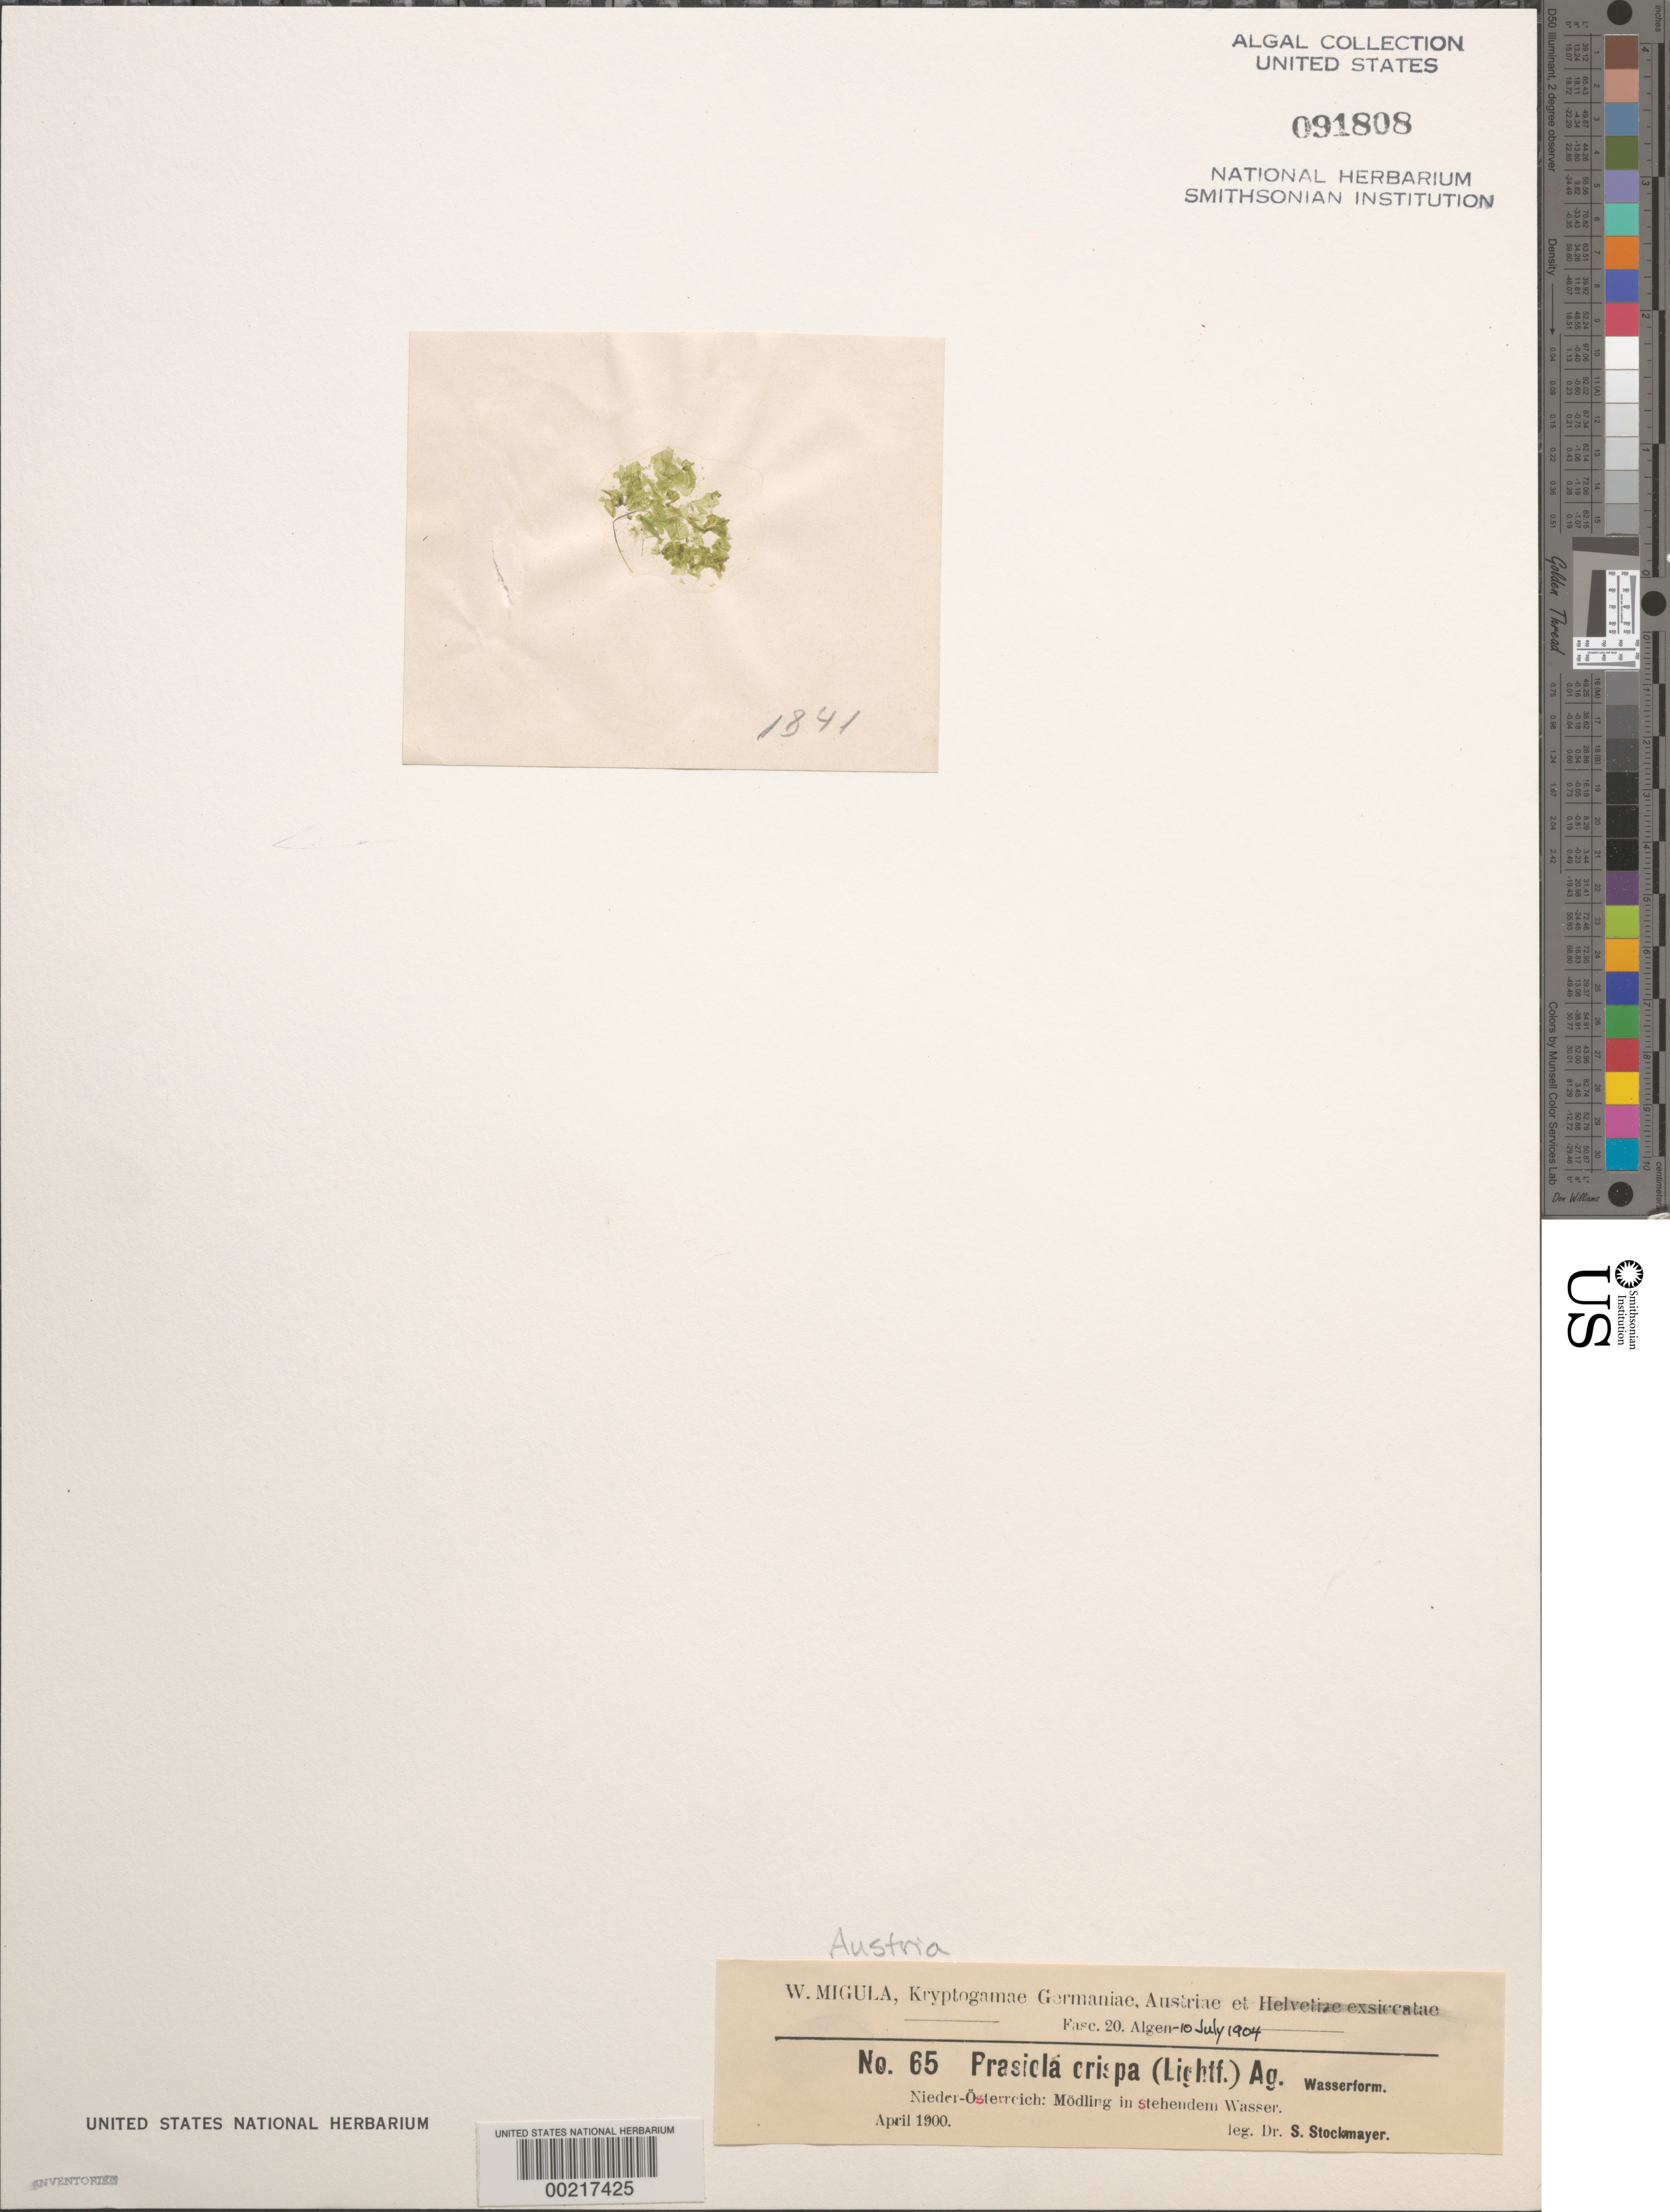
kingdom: Plantae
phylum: Chlorophyta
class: Trebouxiophyceae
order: Prasiolales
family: Prasiolaceae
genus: Prasiola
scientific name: Prasiola crispa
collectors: S. Stockmayer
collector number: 65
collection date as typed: Apr 1900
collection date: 1900-04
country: Austria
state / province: Niederosterreich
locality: Modling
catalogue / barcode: US 91808